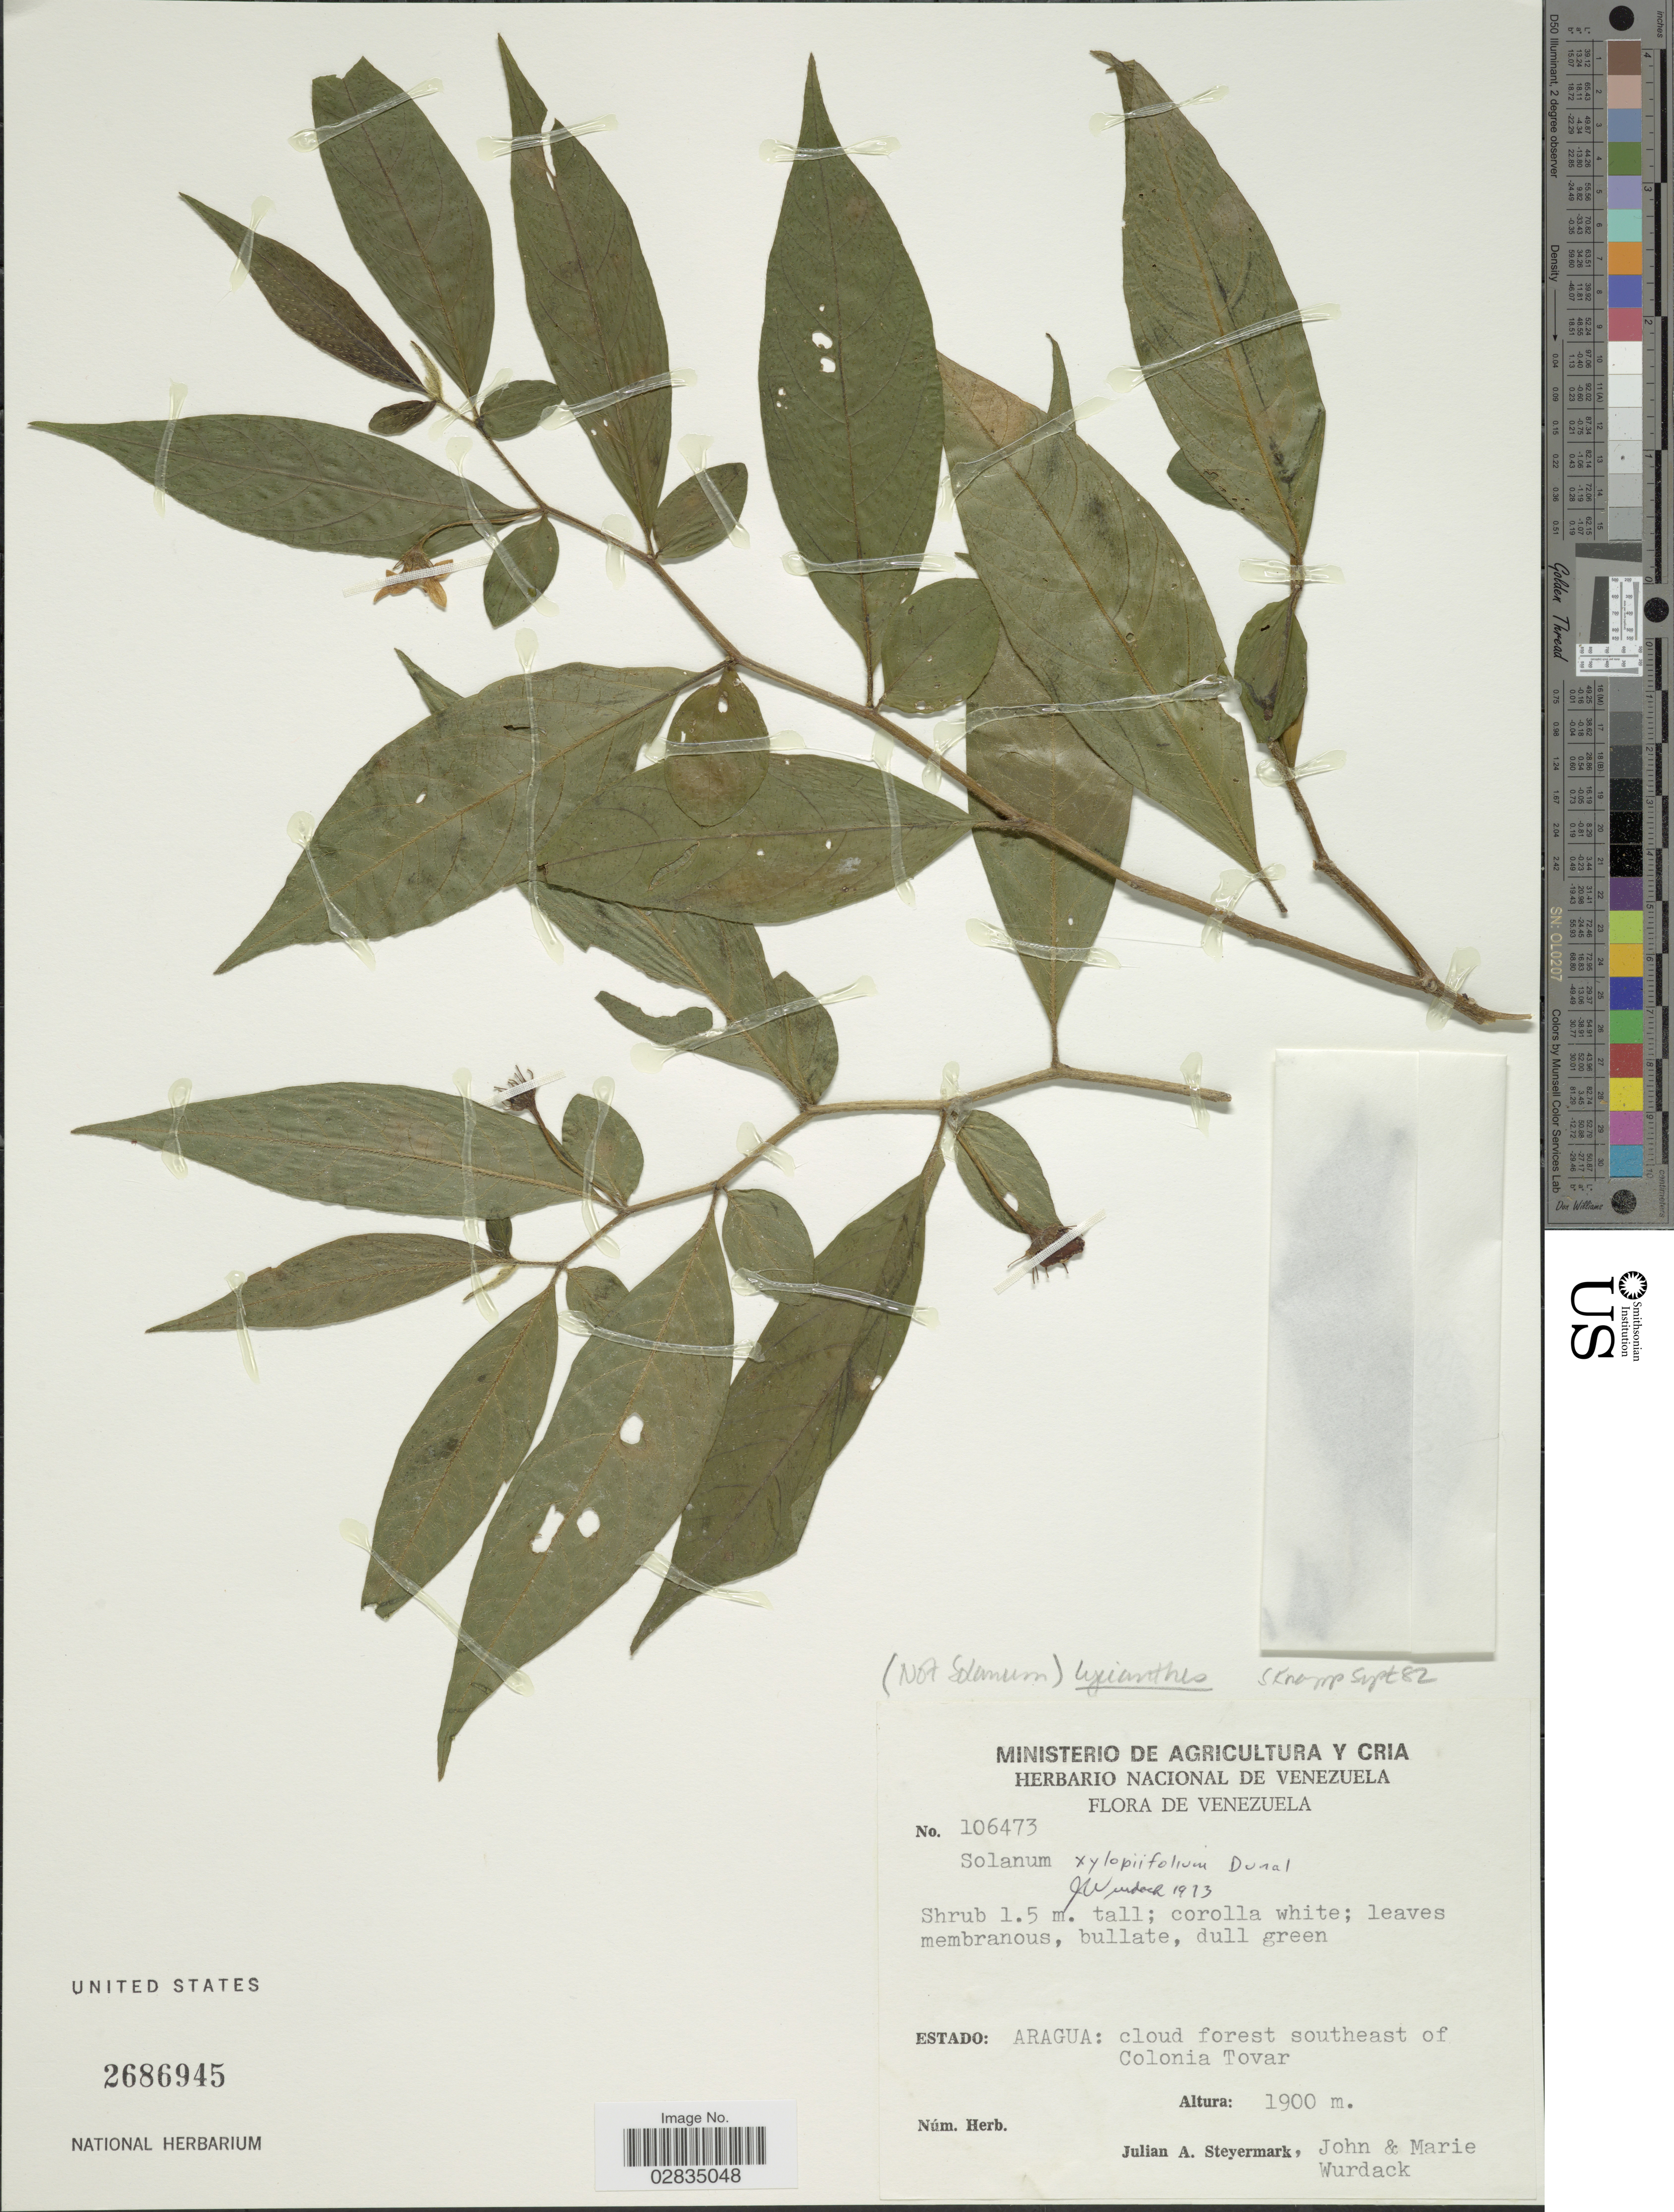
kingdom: Plantae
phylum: Tracheophyta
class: Magnoliopsida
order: Solanales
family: Solanaceae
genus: Solanum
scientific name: Solanum xylopiifolium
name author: Dunal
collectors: J. Steyermark, J. J. Wurdack & M. L. Wurdack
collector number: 106473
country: Venezuela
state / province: Aragua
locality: Cloud forest southeast of Colonia Tovar.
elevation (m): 1900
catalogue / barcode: US 2686945